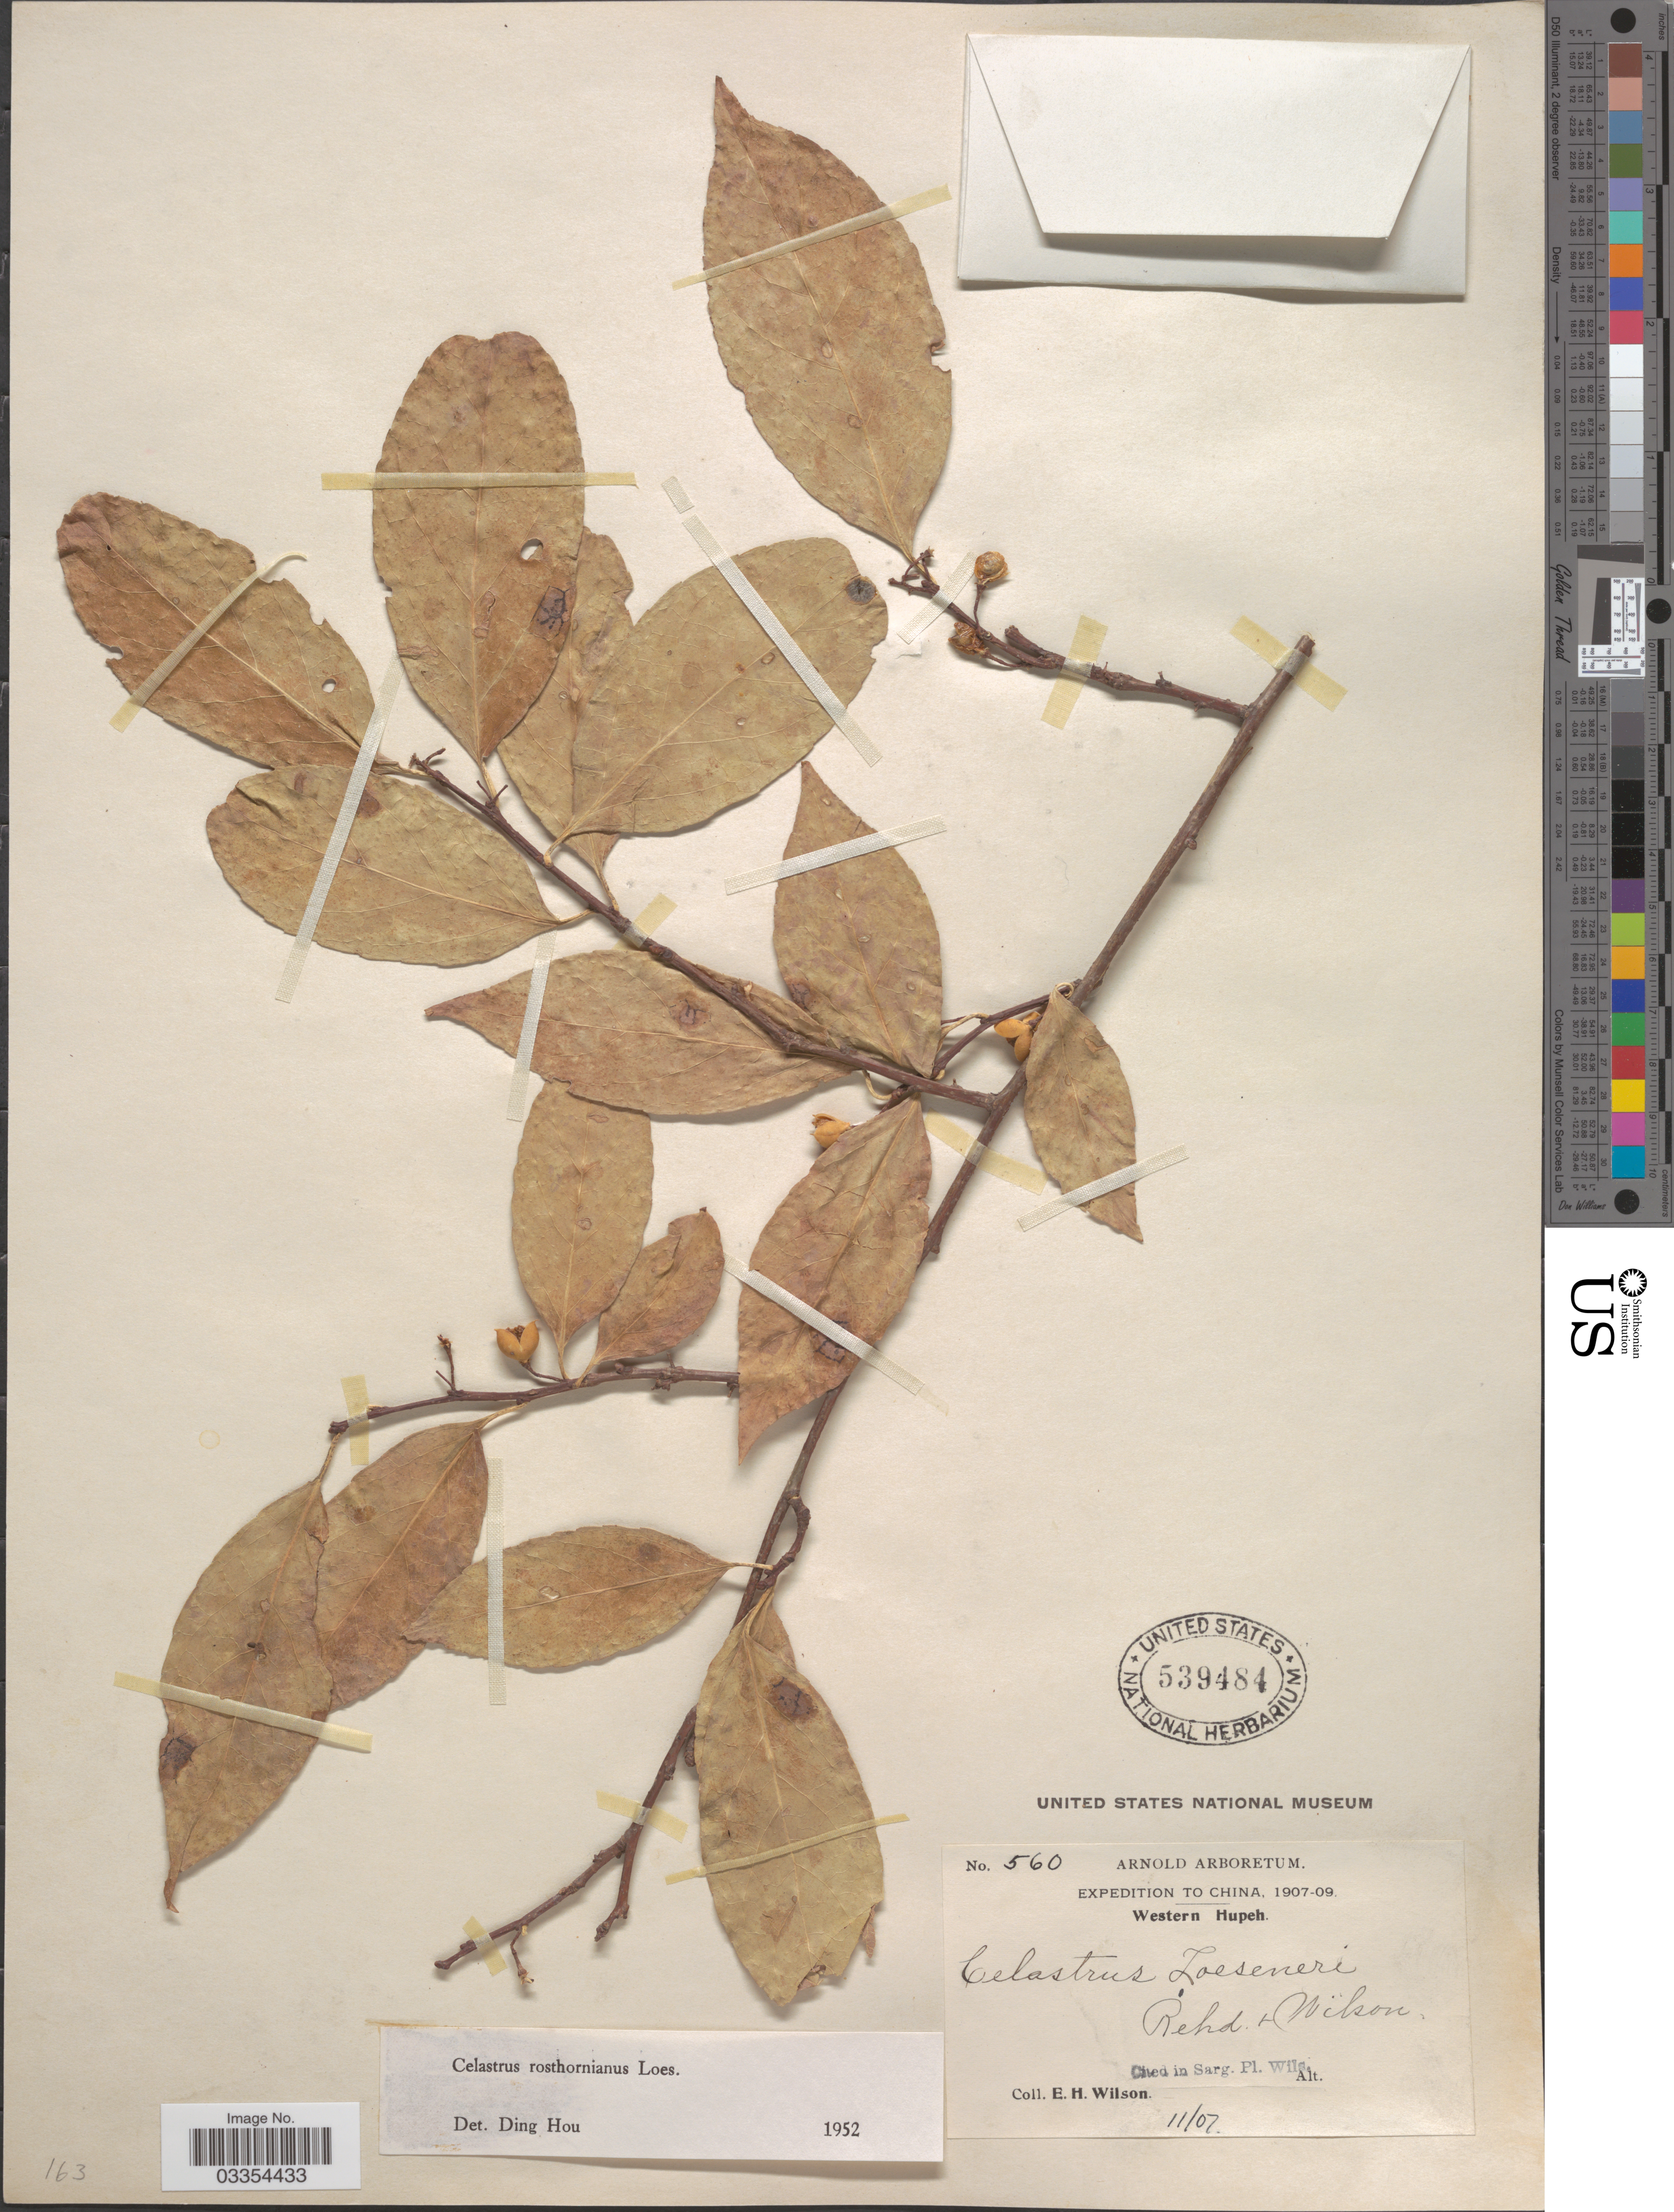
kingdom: Plantae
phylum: Tracheophyta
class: Magnoliopsida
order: Celastrales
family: Celastraceae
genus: Celastrus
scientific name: Celastrus rosthornianus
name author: Loes.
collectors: E. Wilson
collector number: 560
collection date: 1907-11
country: China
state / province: Hubei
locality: Western Hupeh.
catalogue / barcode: US 539484